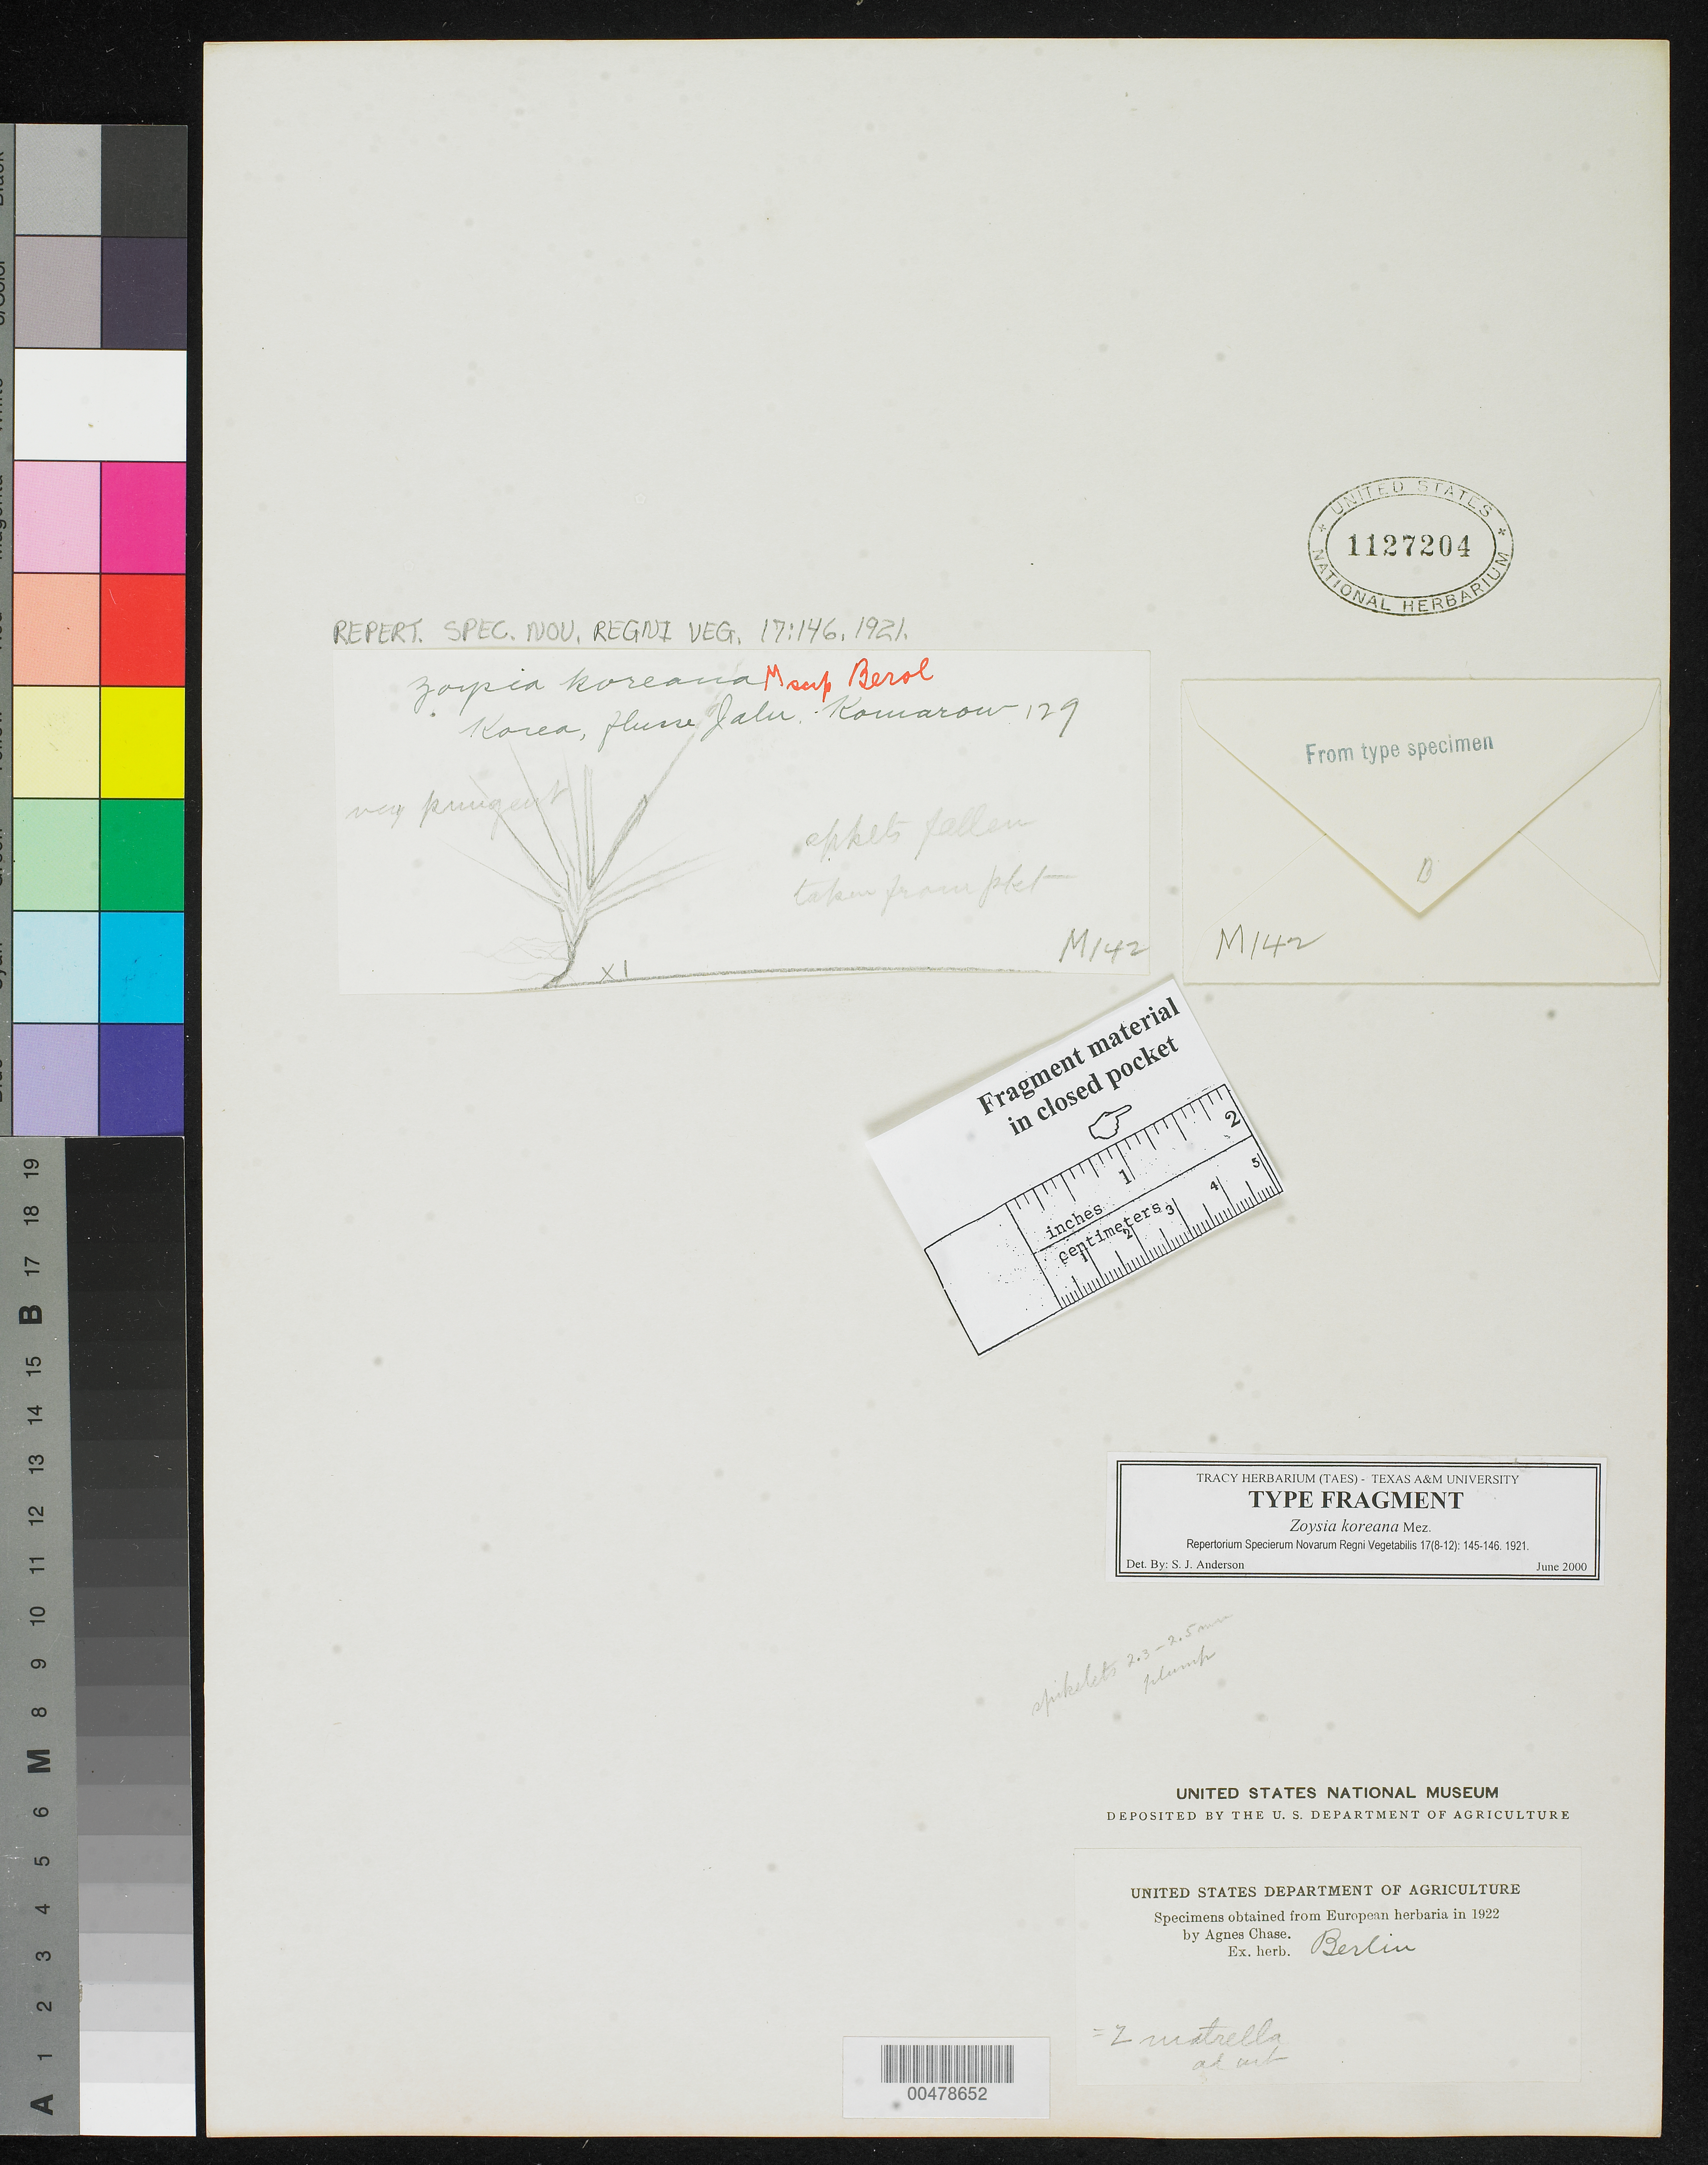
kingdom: Plantae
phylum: Tracheophyta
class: Liliopsida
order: Poales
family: Poaceae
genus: Zoysia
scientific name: Zoysia koreana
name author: Mez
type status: Type Fragment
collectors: V. L. Komarov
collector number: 129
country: North Korea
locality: Flusse Jalu. [Yalu River]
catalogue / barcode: US 1127204